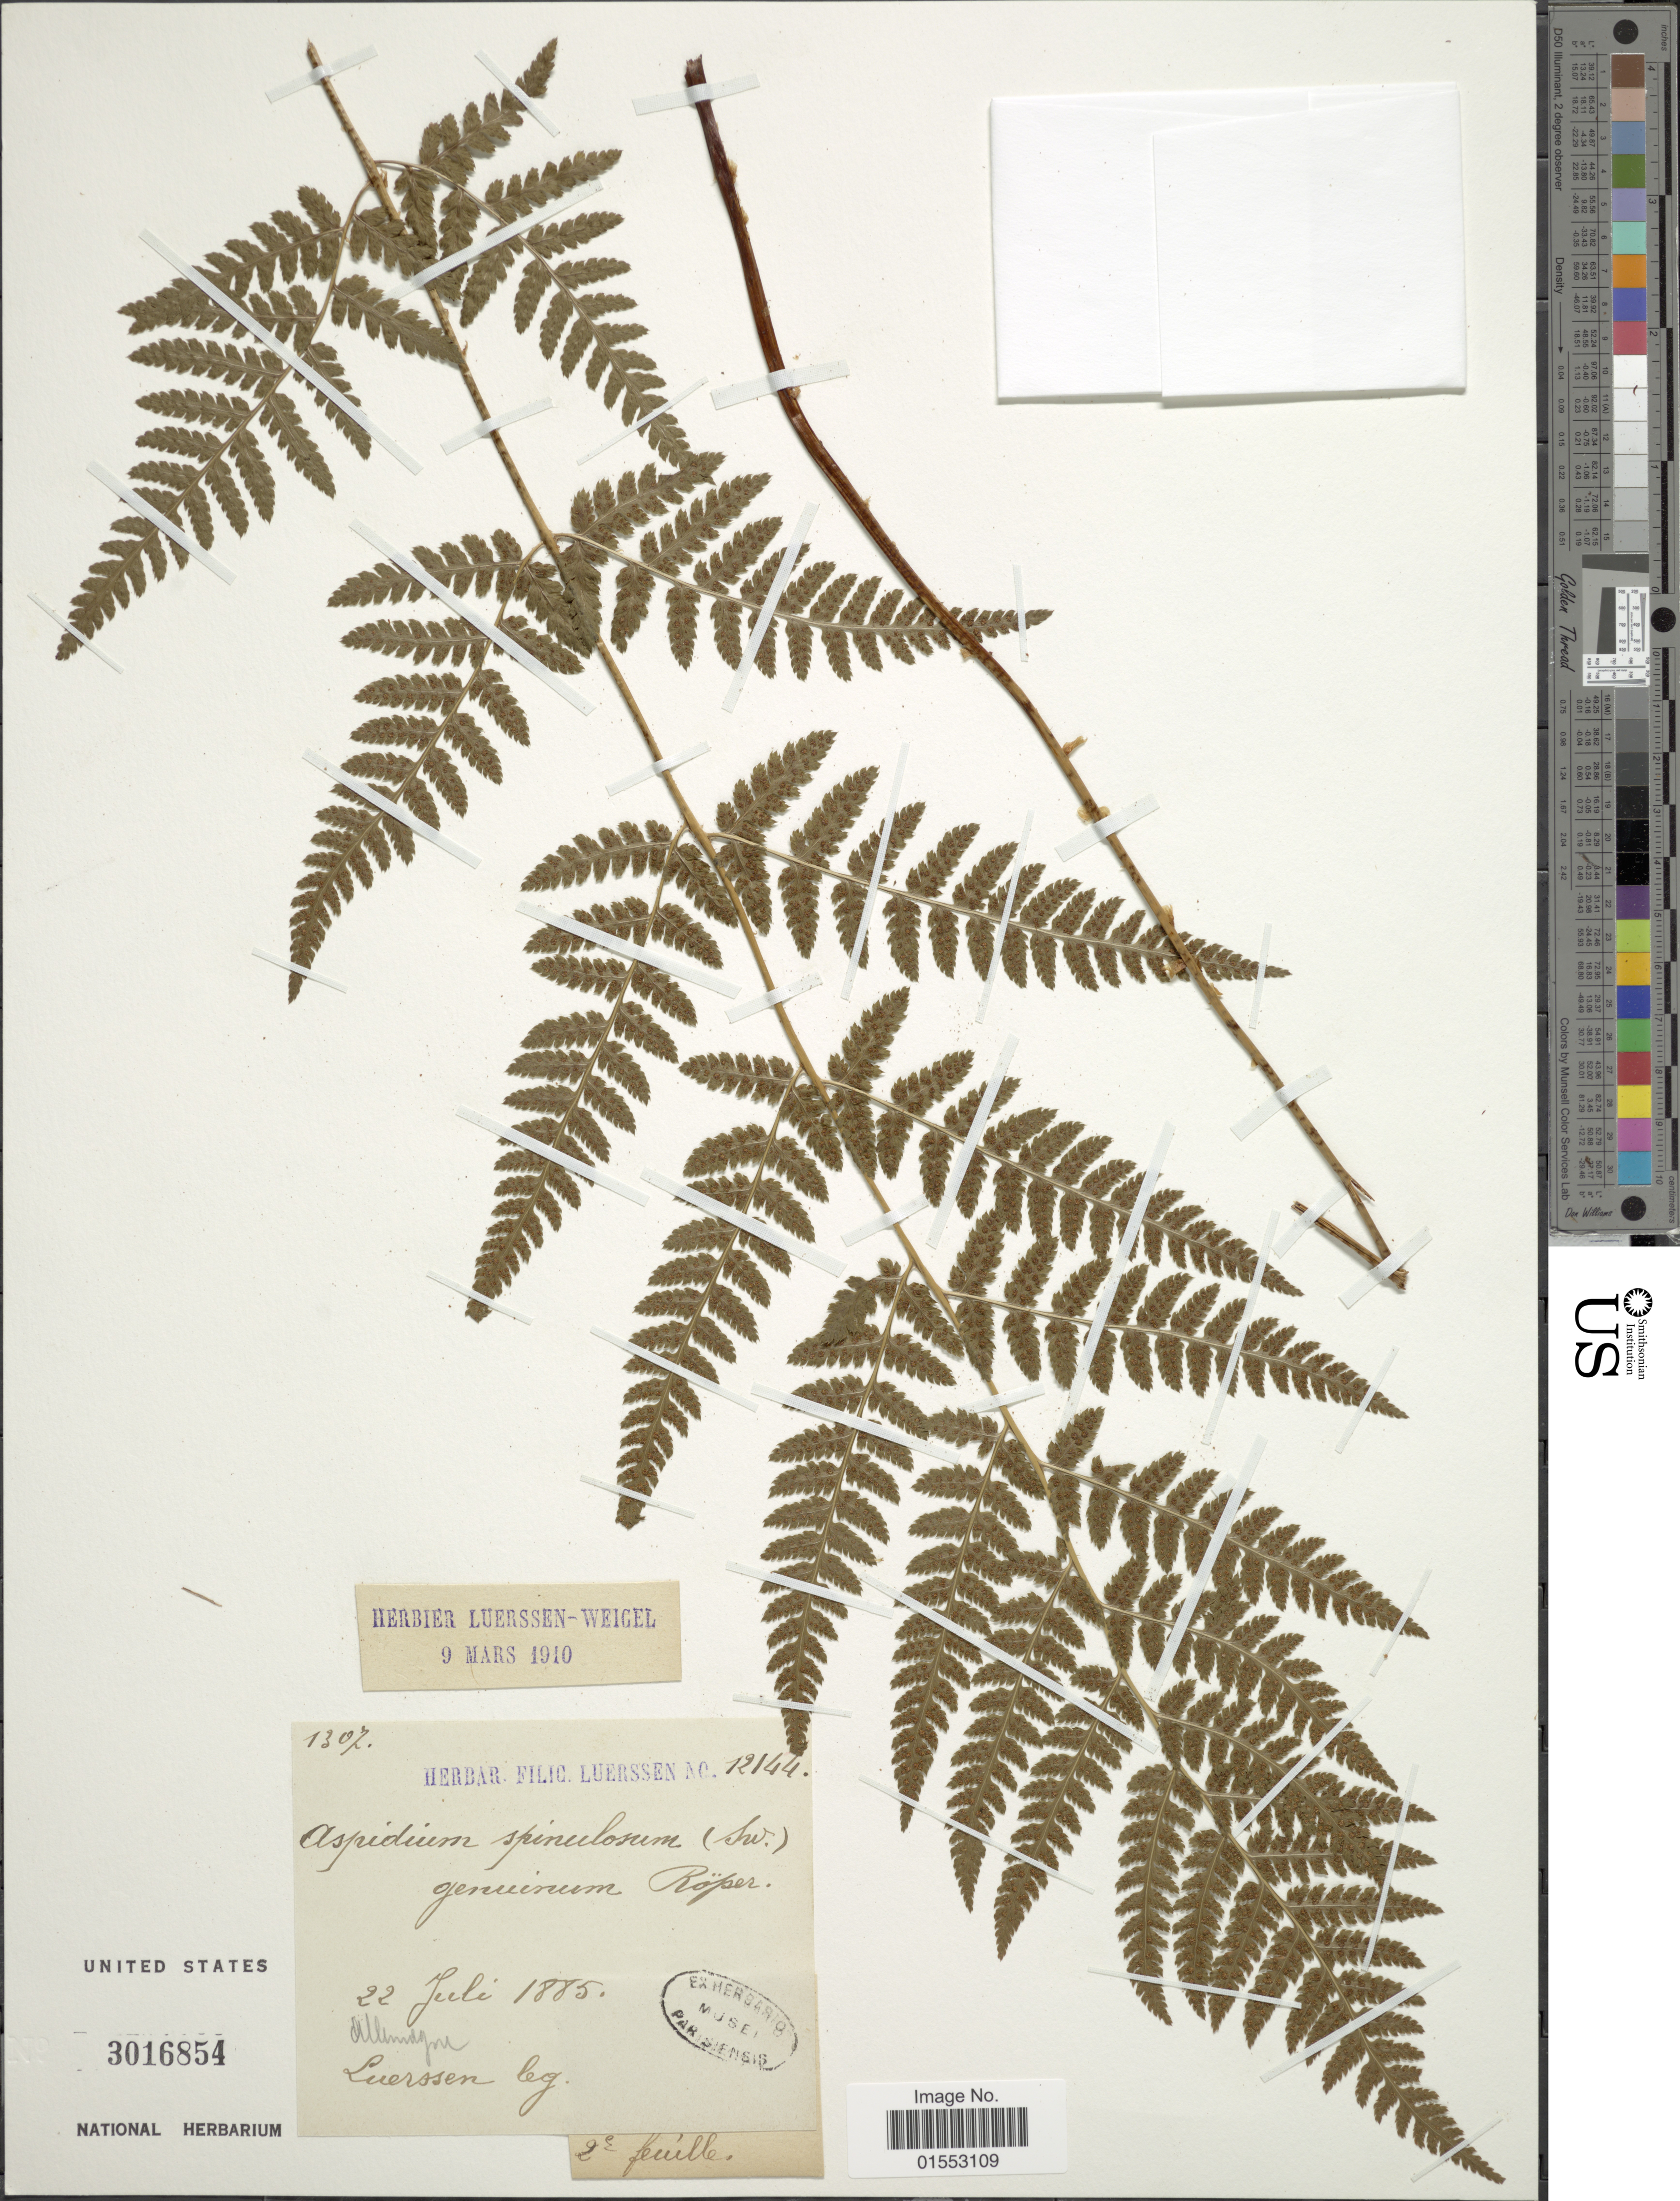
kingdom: Plantae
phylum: Tracheophyta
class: Polypodiopsida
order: Polypodiales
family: Dryopteridaceae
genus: Dryopteris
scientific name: Dryopteris carthusiana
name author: (Villars) H.P. Fuchs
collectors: Luerssen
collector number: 1307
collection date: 1885-07-22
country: Germany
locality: Allemagne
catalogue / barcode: US 3016854